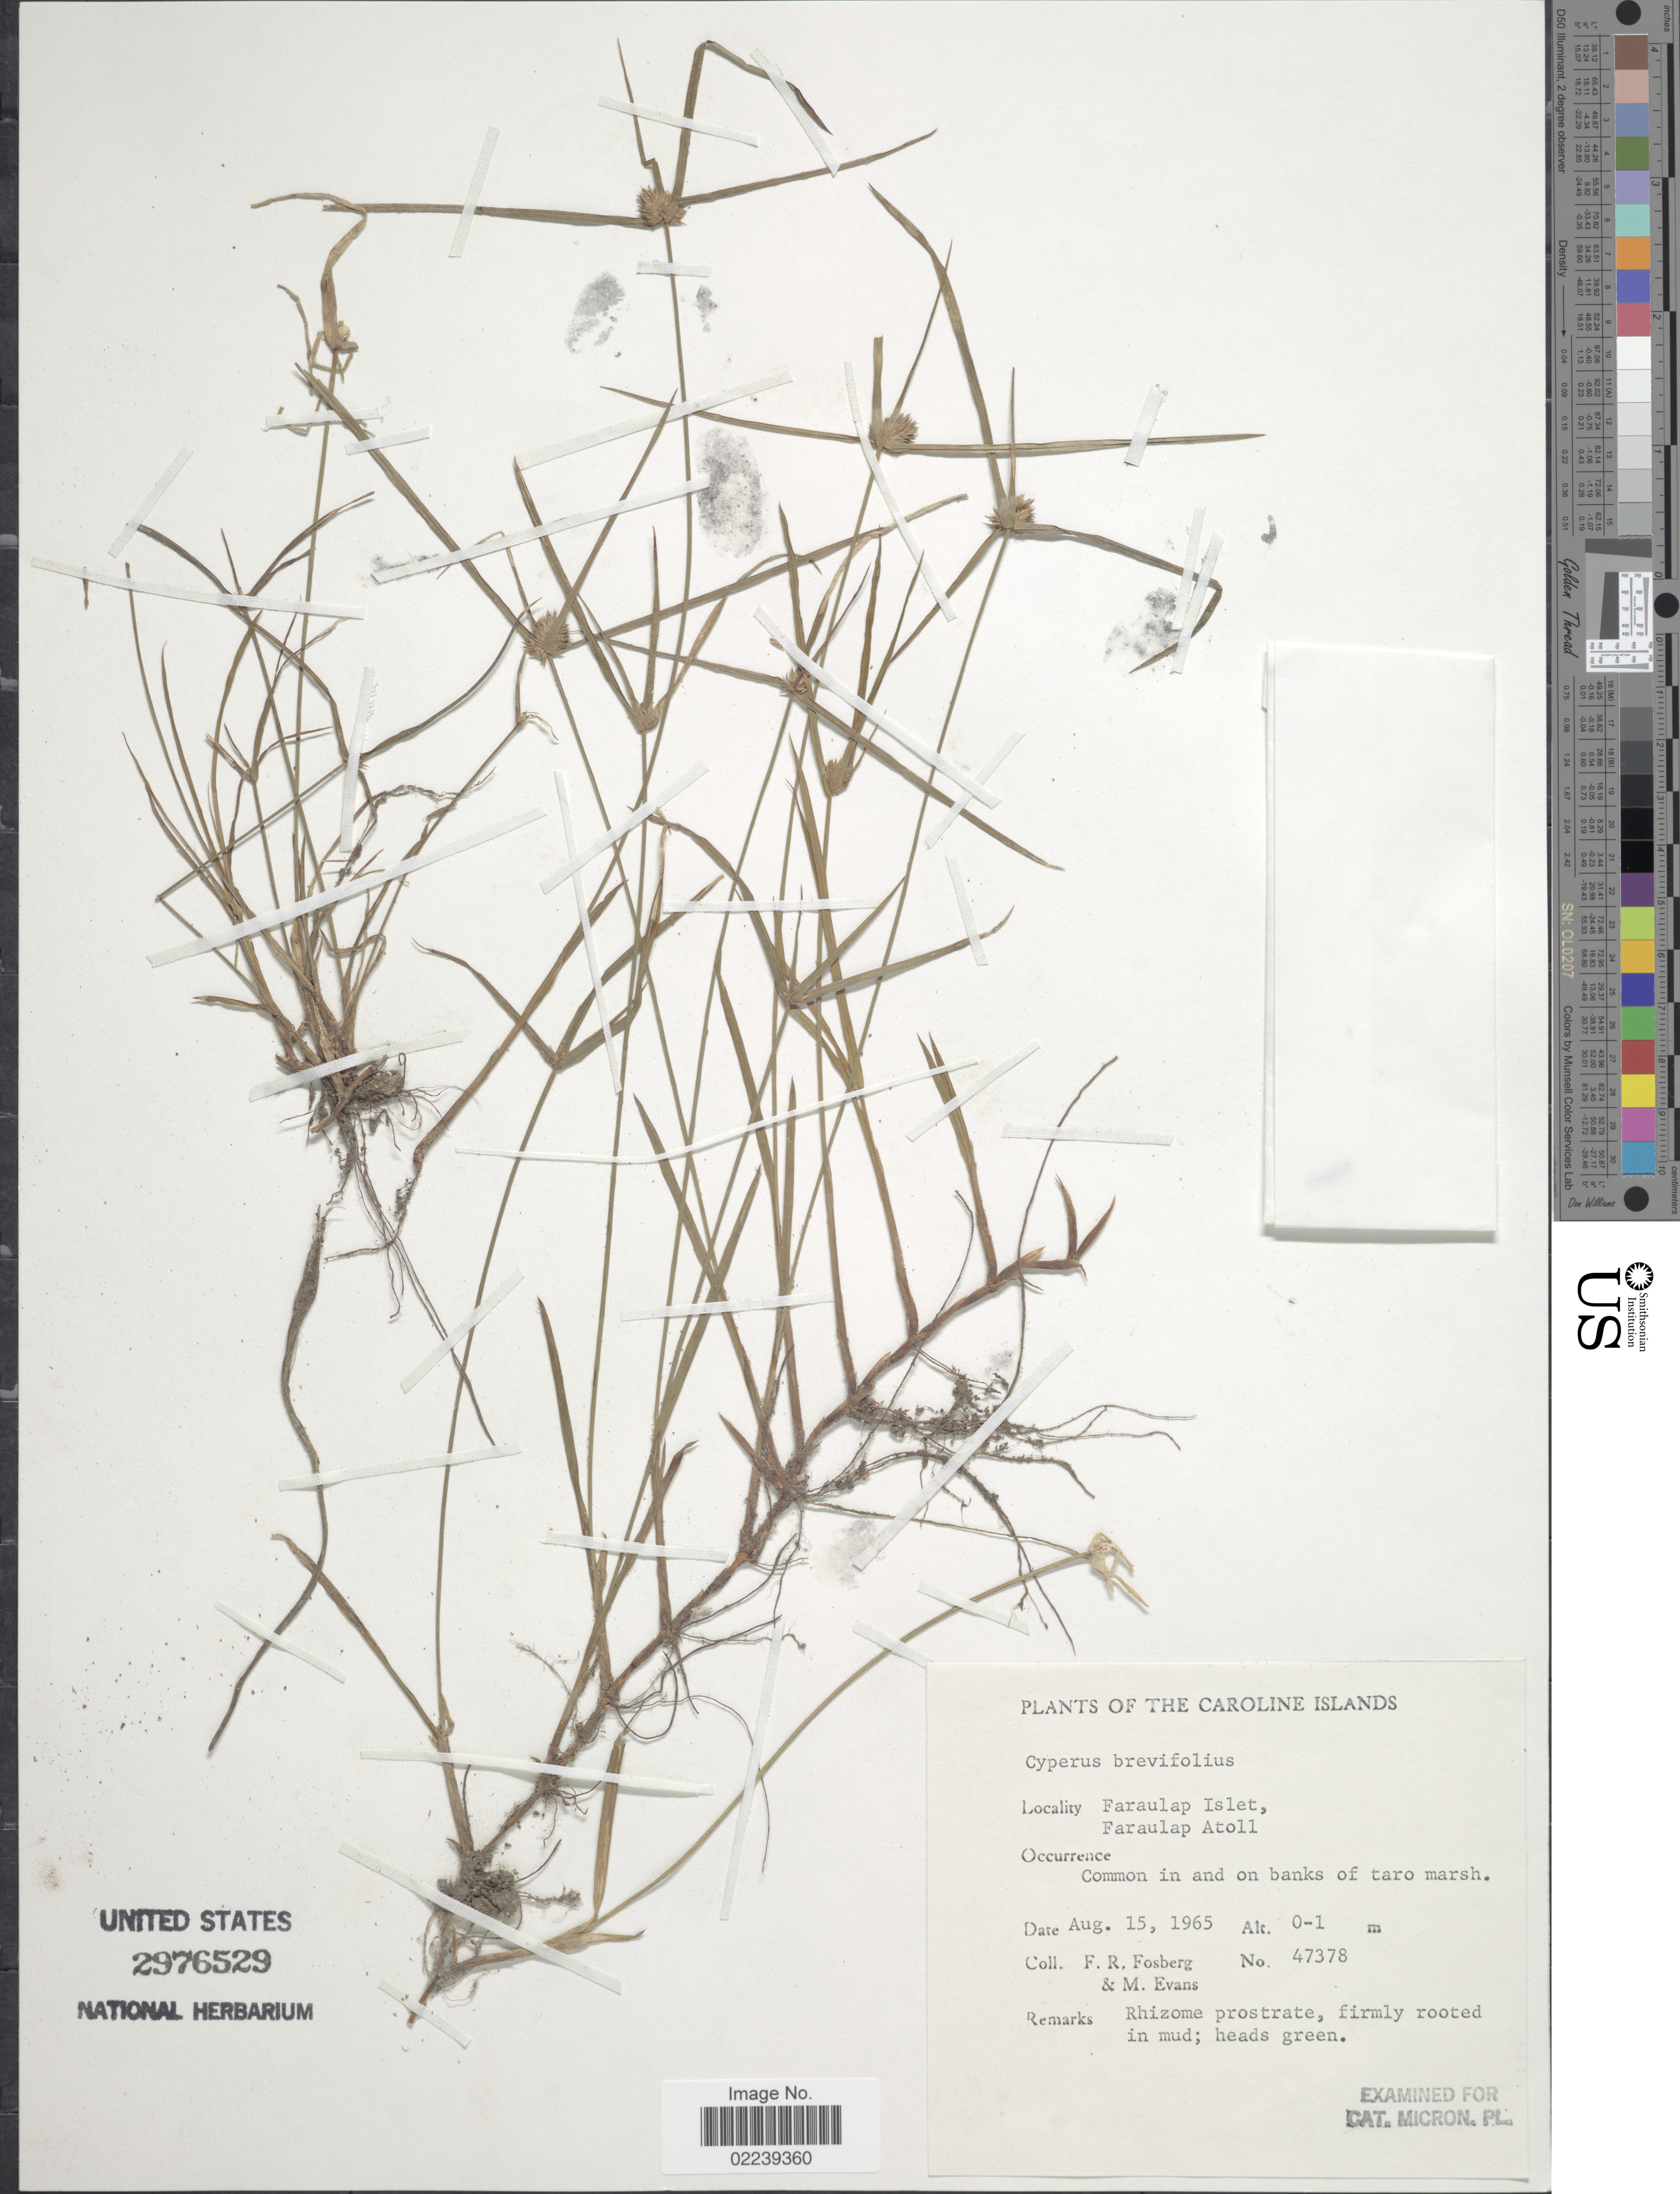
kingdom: Plantae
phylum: Tracheophyta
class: Liliopsida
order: Poales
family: Cyperaceae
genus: Cyperus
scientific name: Cyperus brevifolius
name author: (Rottb.) Hassk.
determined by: Strong, M. T., (US), Smithsonian Institution - National Museum of Natural History (UNITED STATES)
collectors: F. R. Fosberg & M. Evans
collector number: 47378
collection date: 1965-08-15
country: Micronesia, Federated States of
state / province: Yap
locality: The Caroline Islands, Faraulap Islet, Faraulap Atoll, Common in and on banks of taro marsh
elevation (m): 0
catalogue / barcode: US 2976529